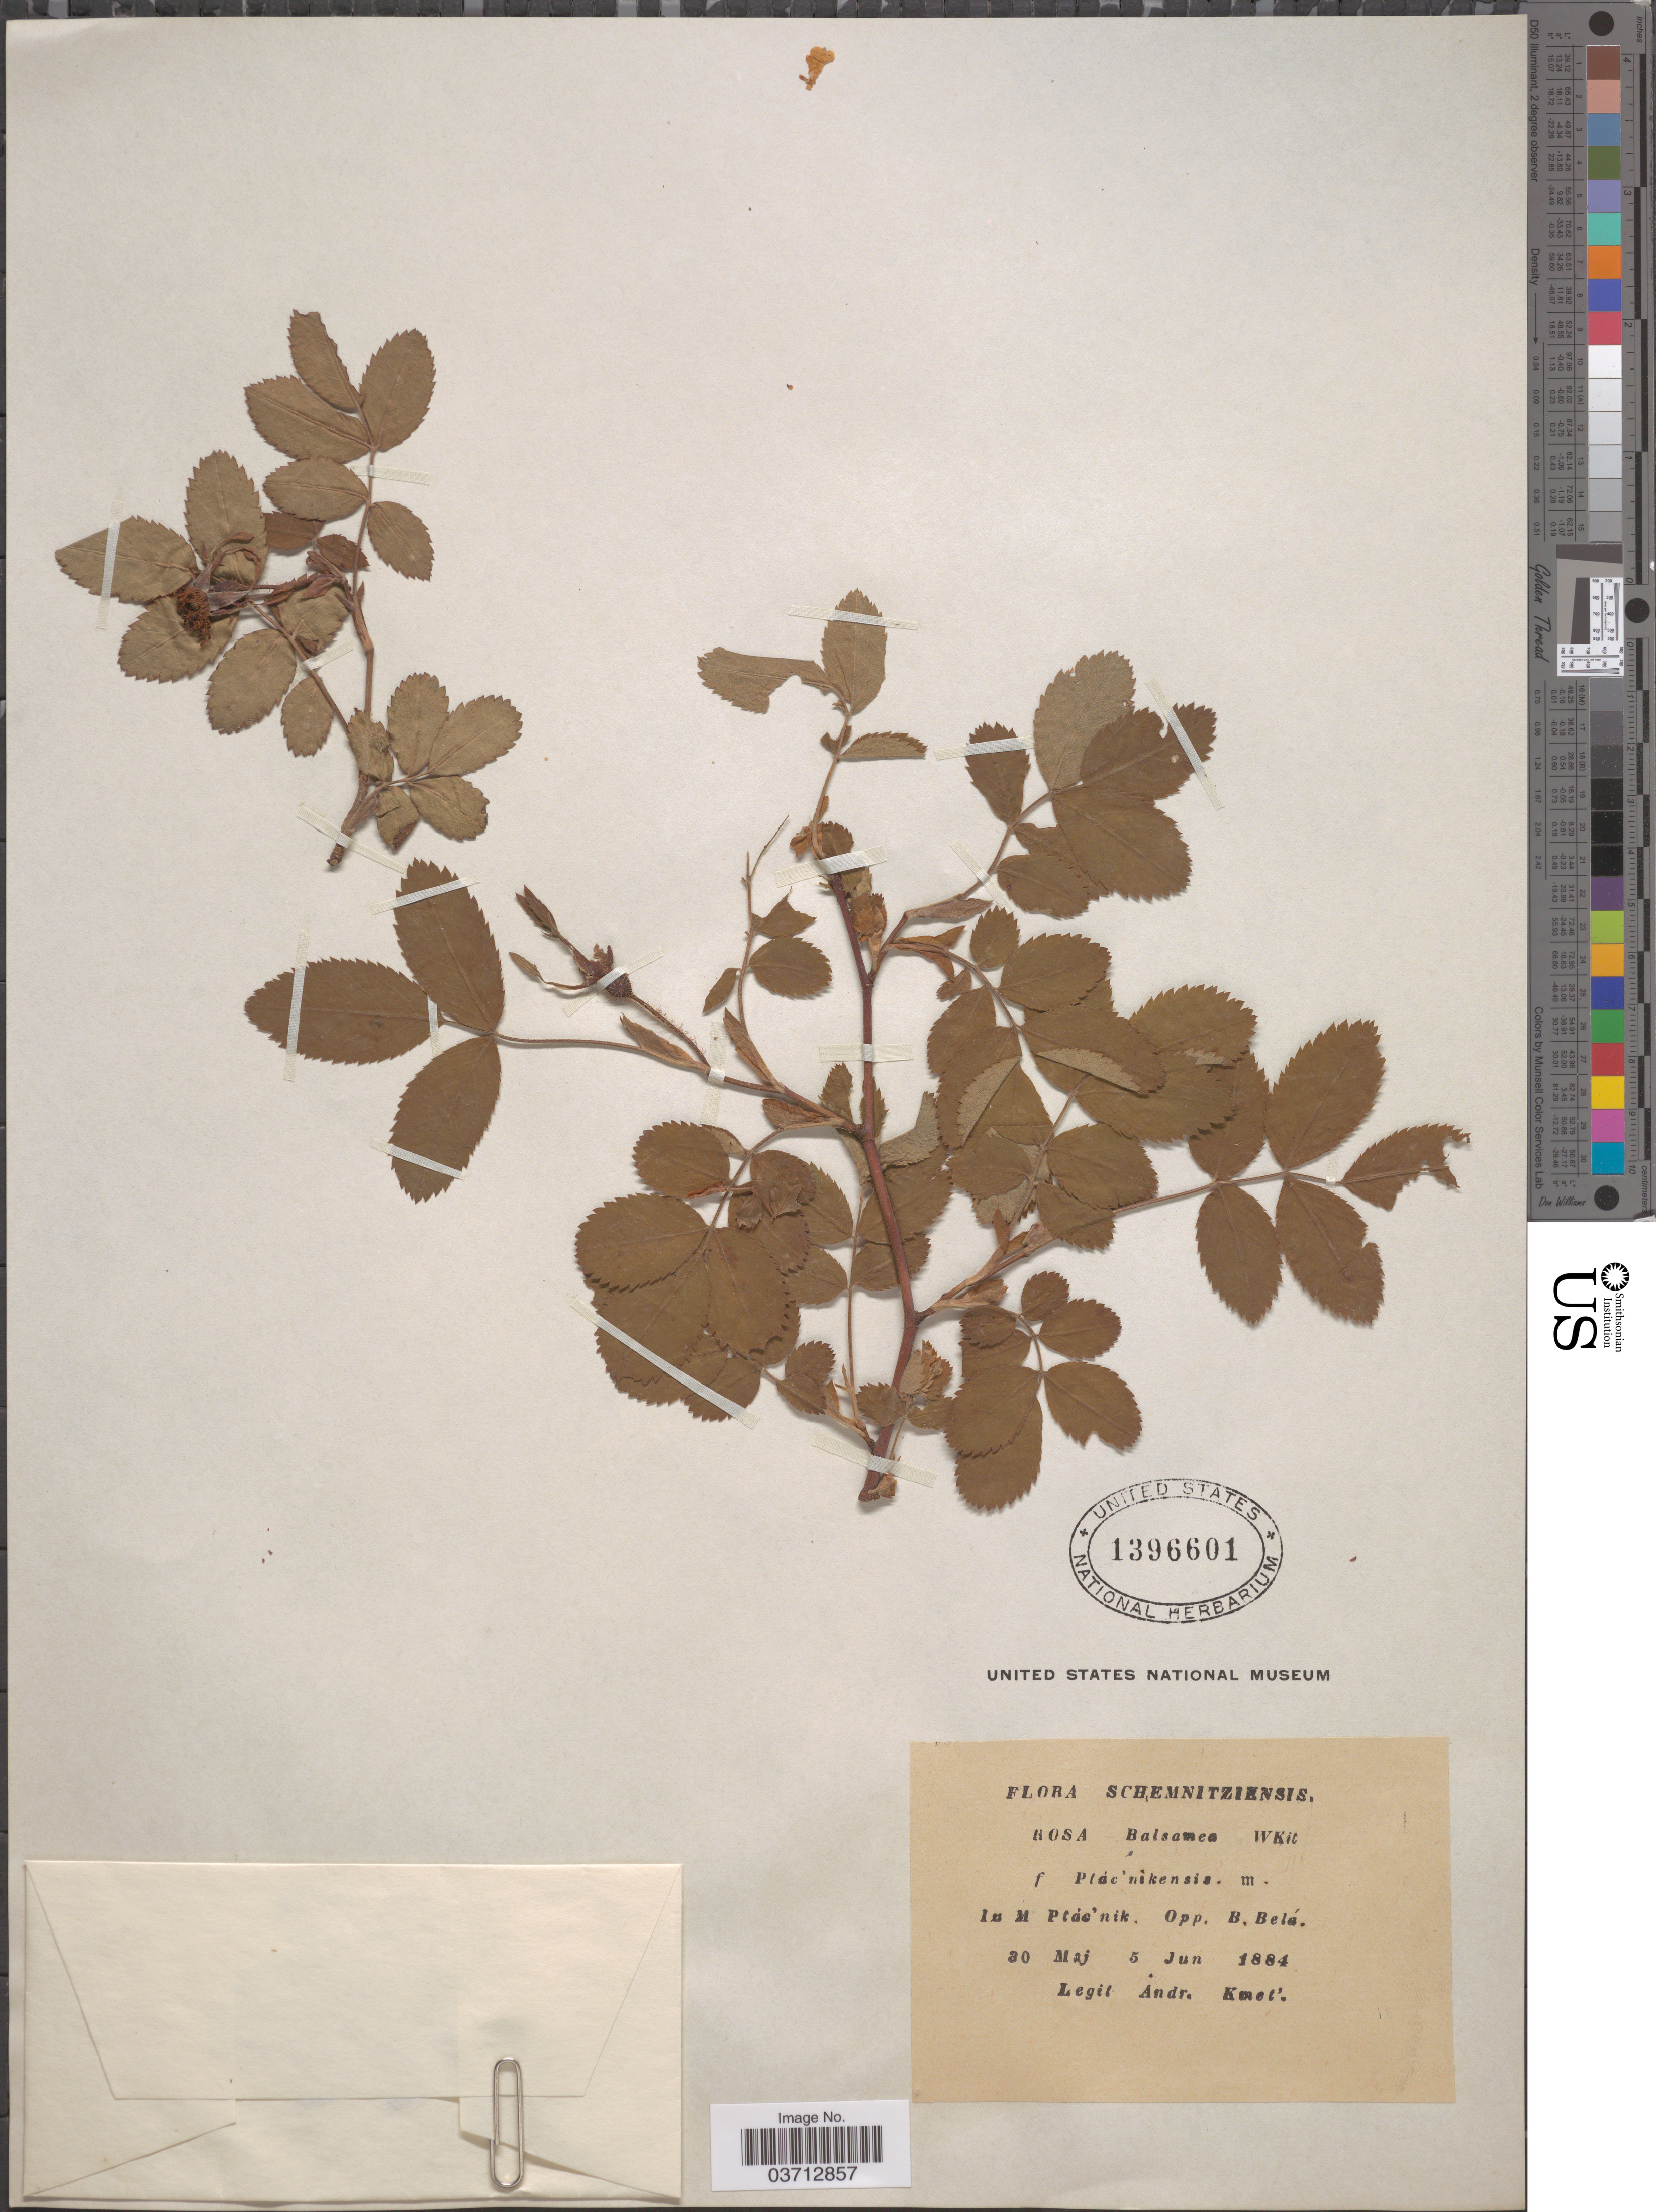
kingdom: Plantae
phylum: Tracheophyta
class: Magnoliopsida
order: Rosales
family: Rosaceae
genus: Rosa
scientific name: Rosa balsamea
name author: Kit.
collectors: A. Kmet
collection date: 1884-05-30/1884-06-05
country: Slovakia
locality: Schemnitziensis. In M Ptác'nik. Opp. B. Belá.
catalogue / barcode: US 1396601